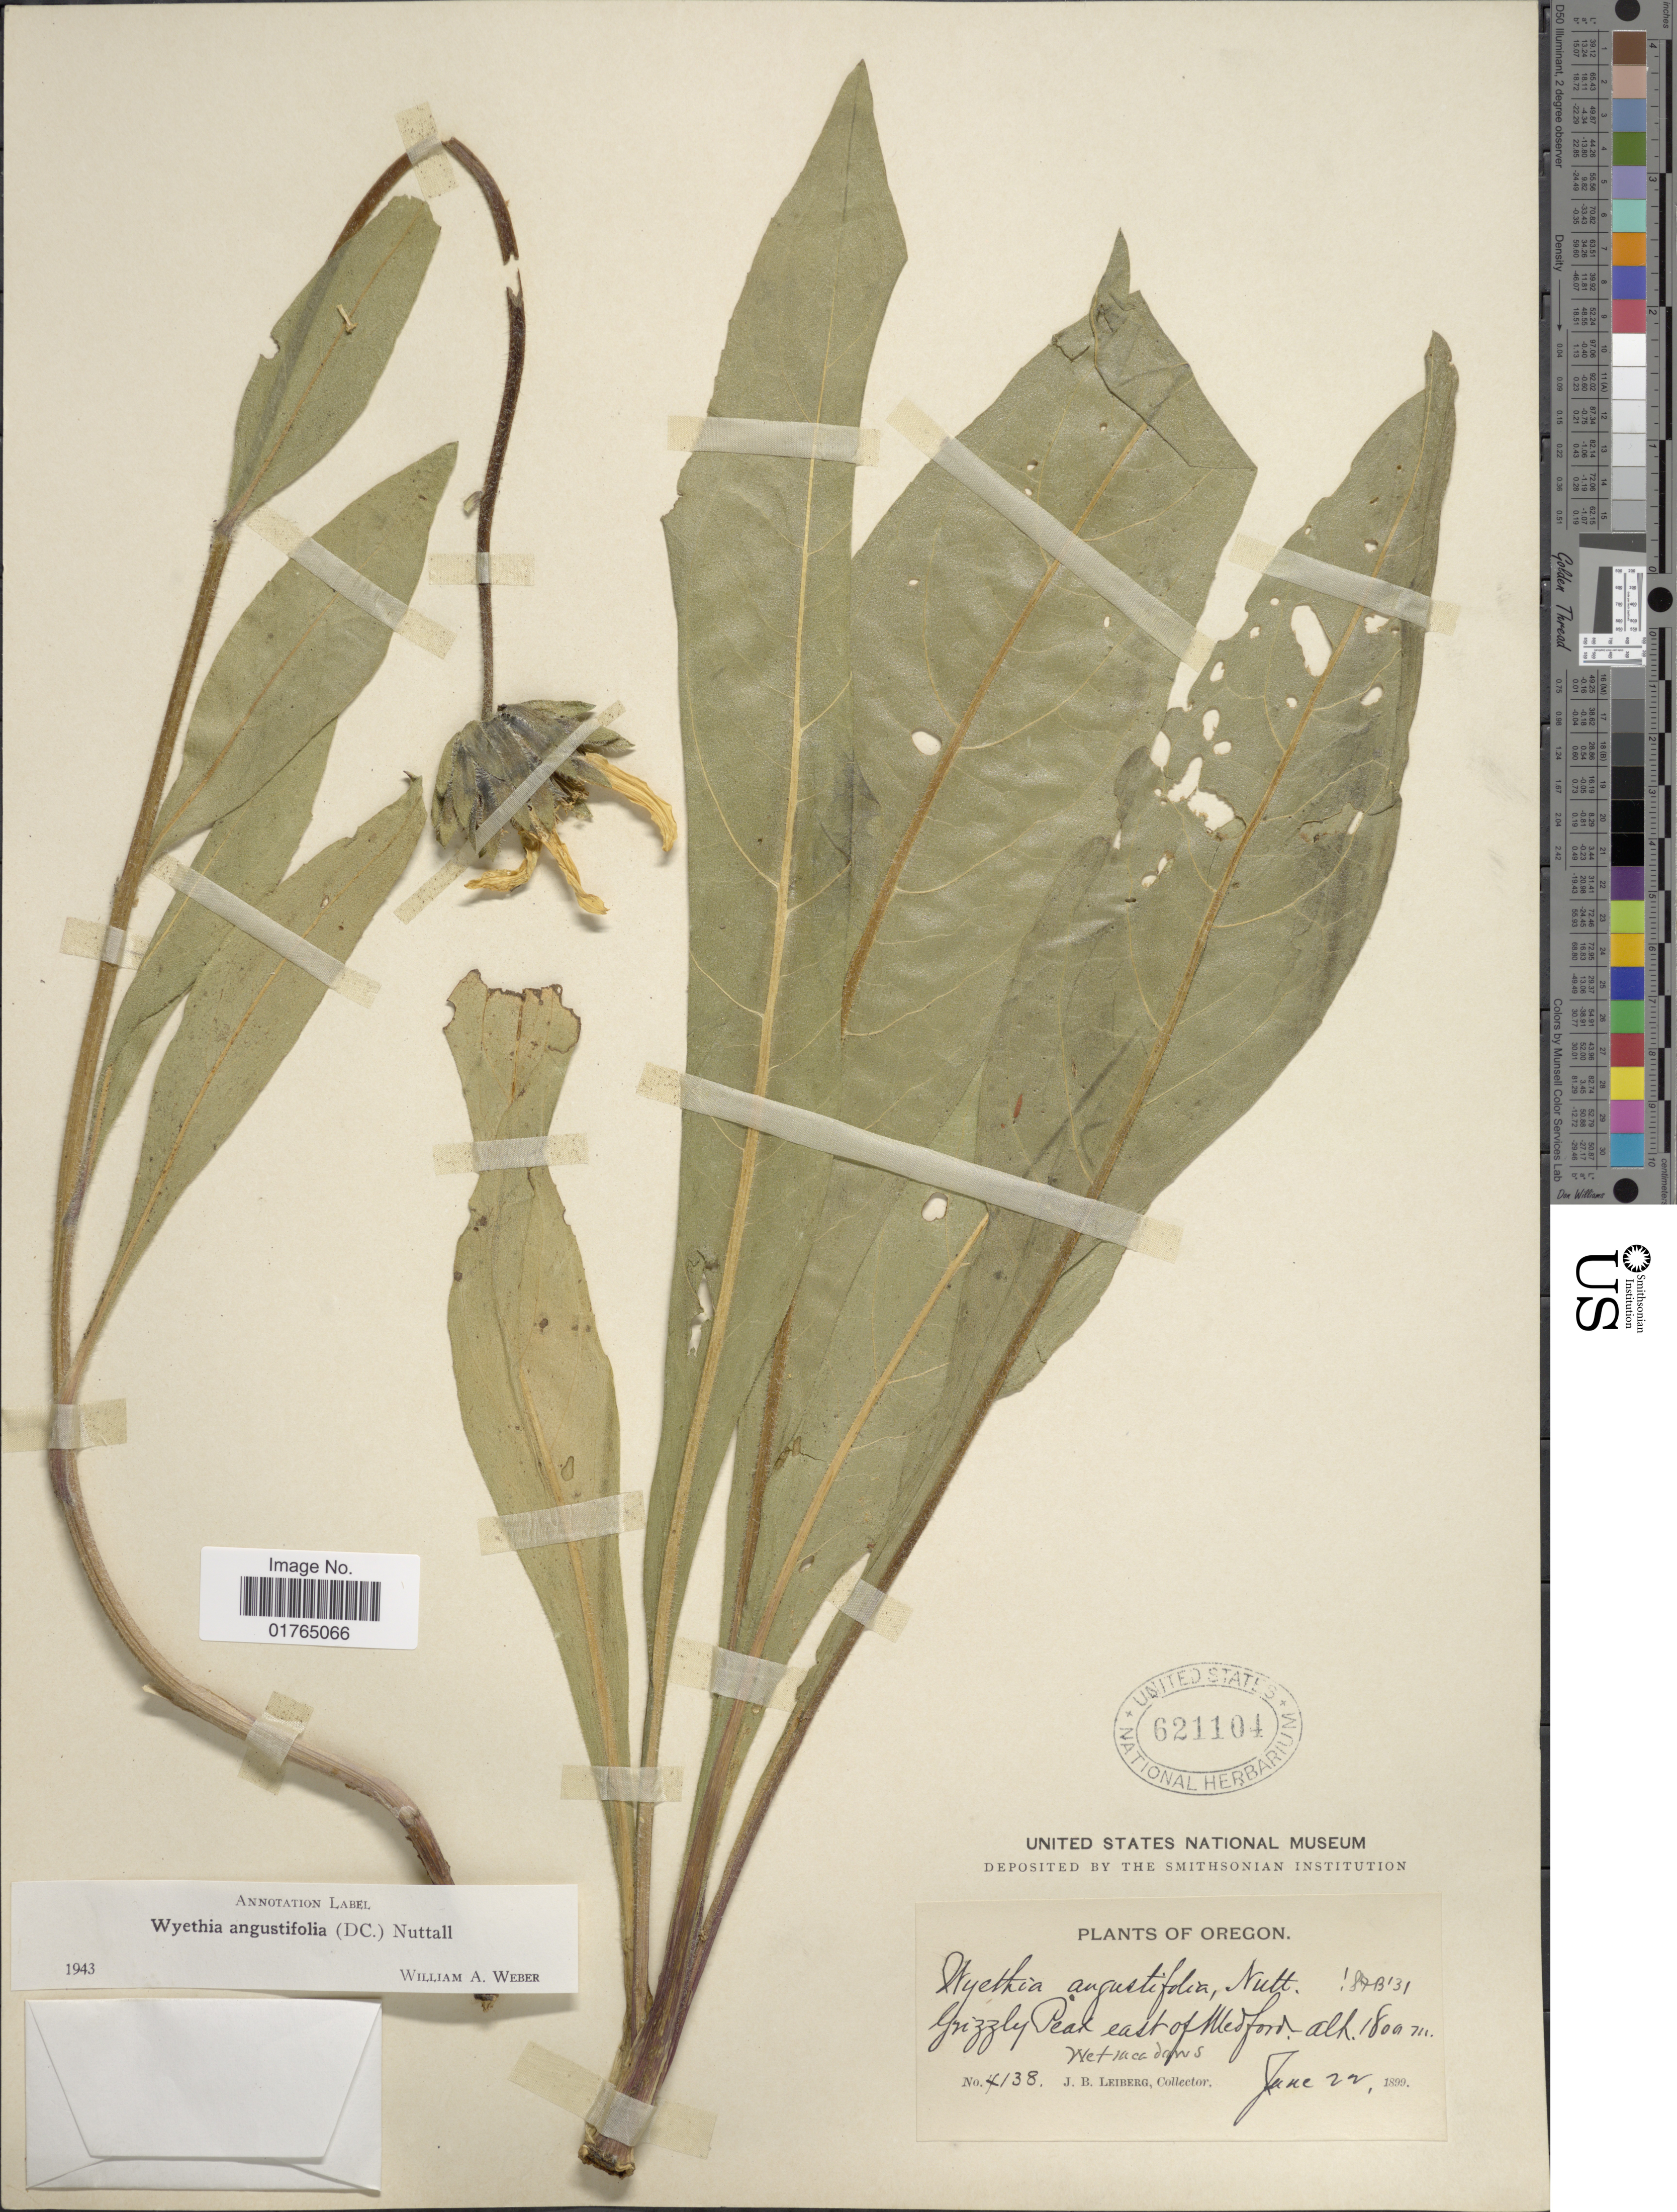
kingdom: Plantae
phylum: Tracheophyta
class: Magnoliopsida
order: Asterales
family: Asteraceae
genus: Wyethia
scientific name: Wyethia angustifolia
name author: (DC.) Nutt.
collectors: J. B. Leiberg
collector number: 4138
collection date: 1899-06-22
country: United States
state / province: Oregon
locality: Grizzly Peak east of Medford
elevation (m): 1800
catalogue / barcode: US 621104